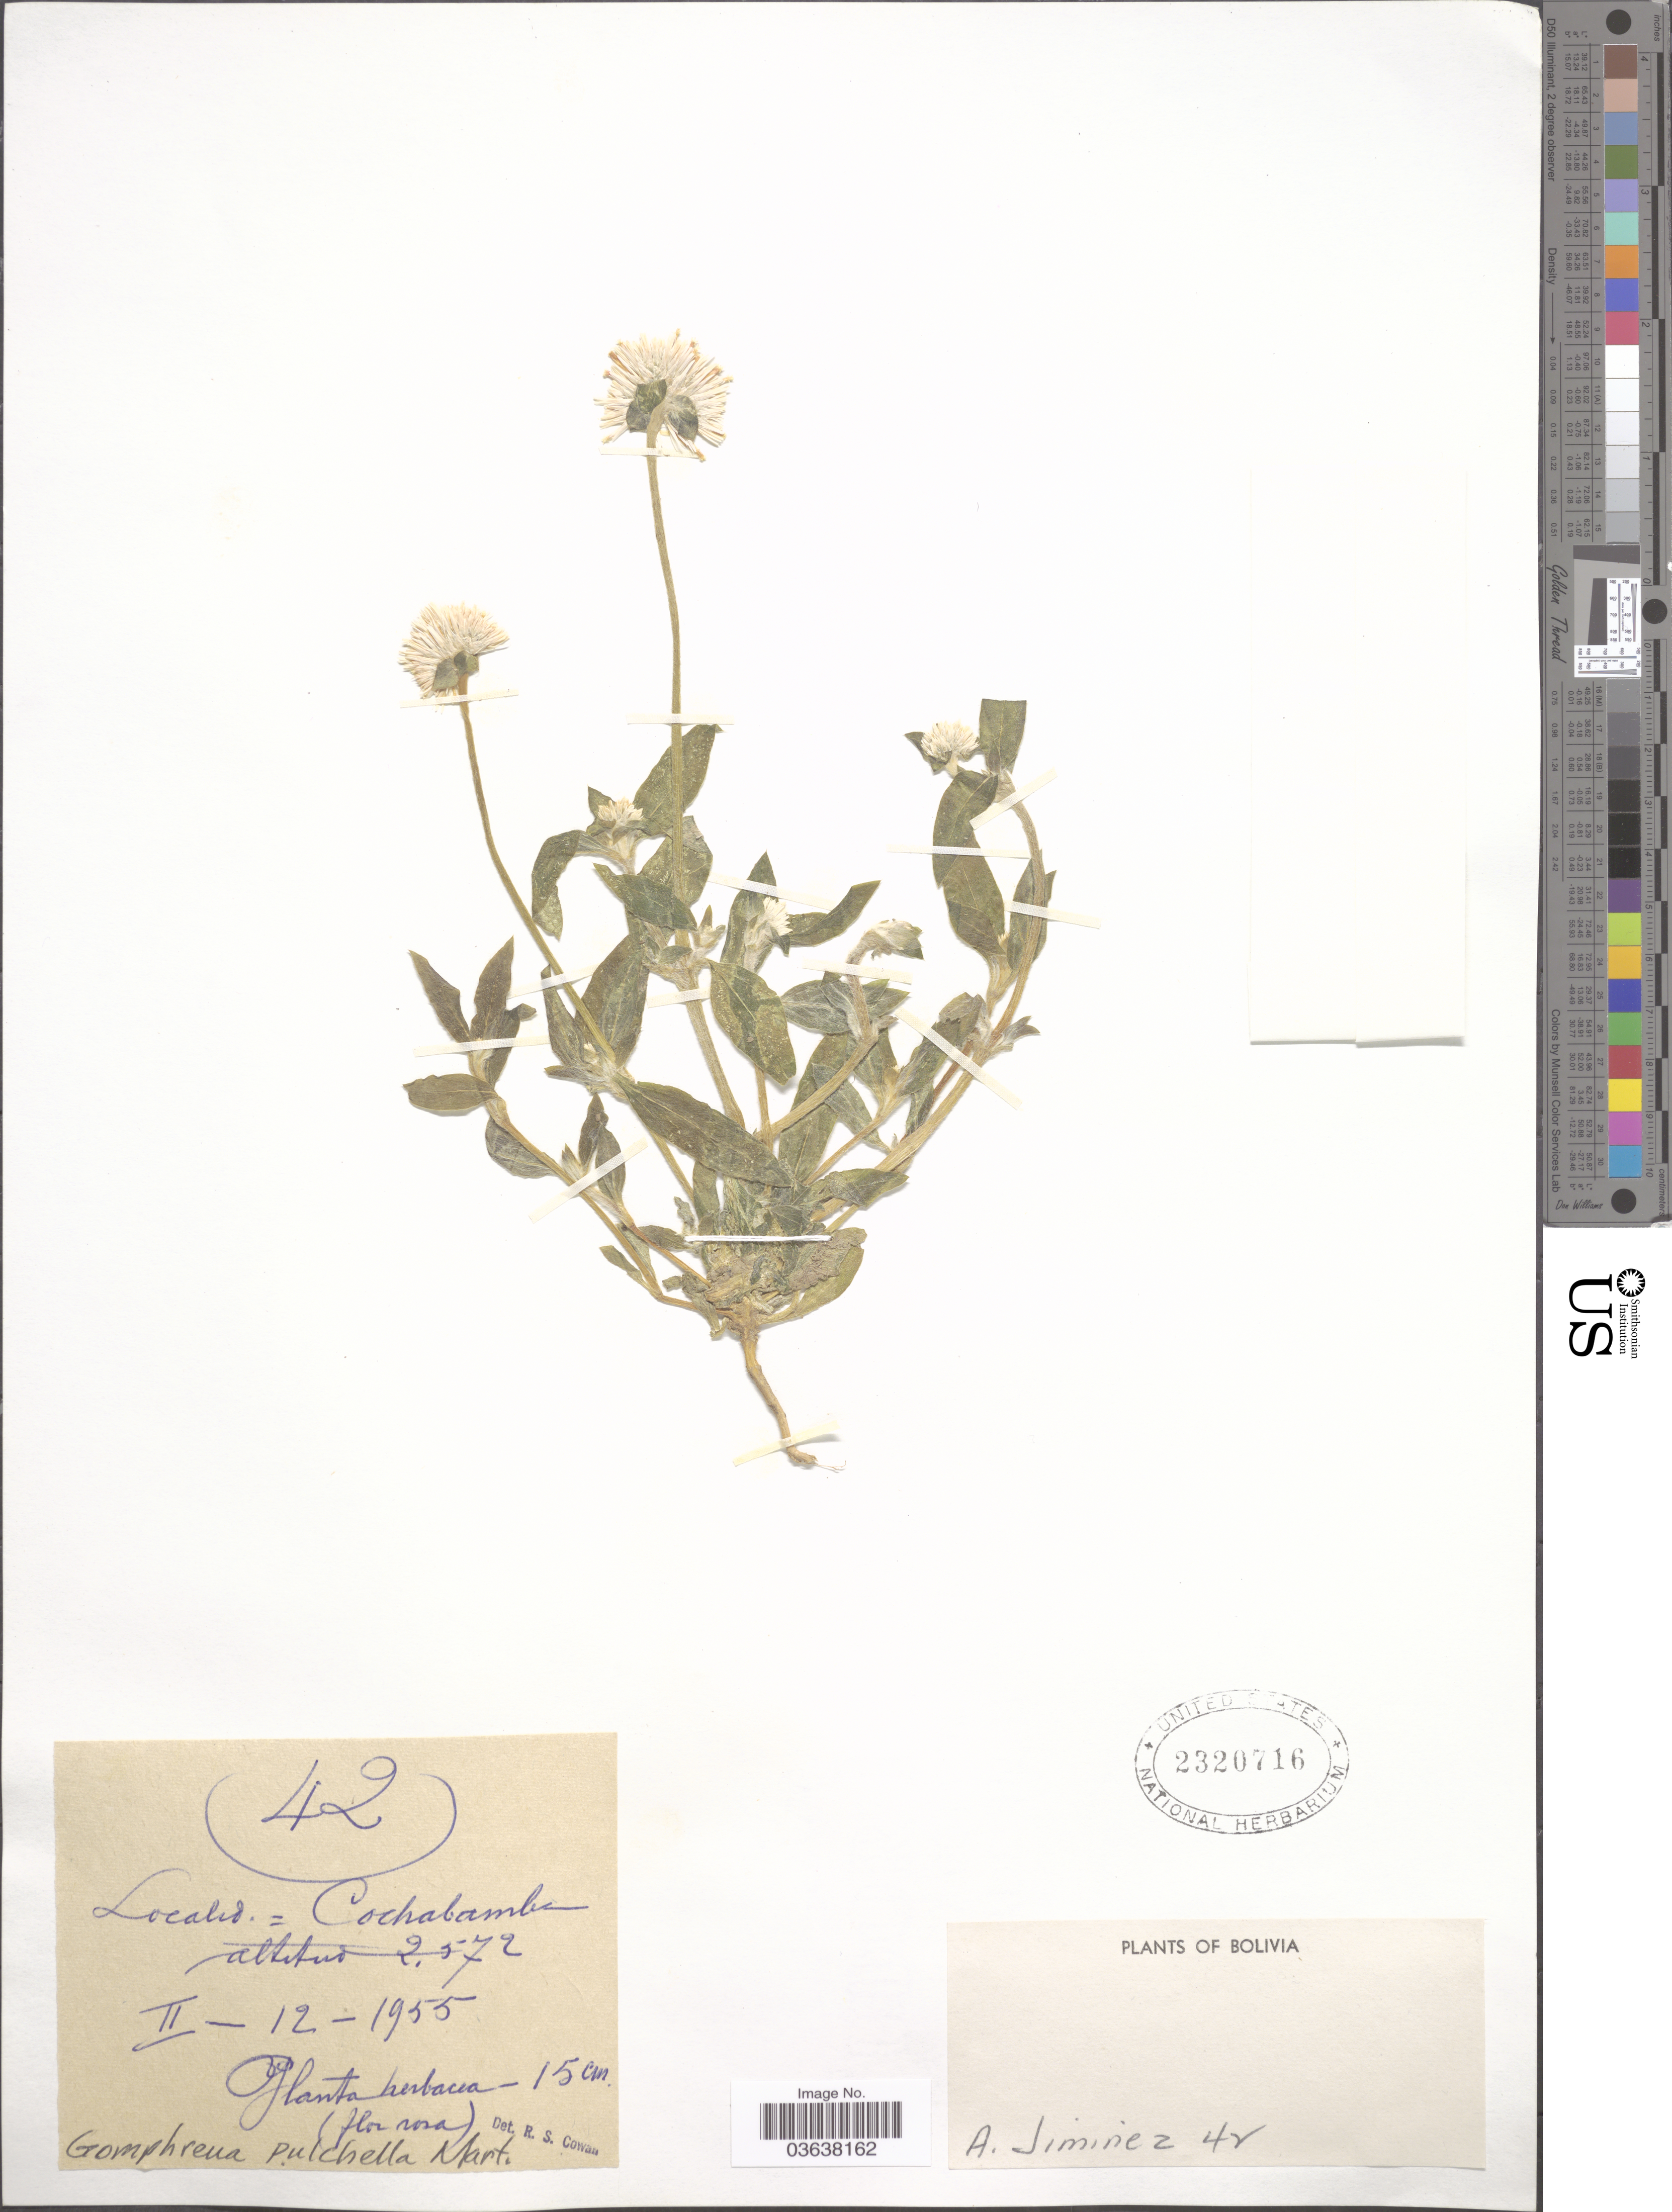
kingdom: Plantae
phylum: Tracheophyta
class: Magnoliopsida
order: Caryophyllales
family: Amaranthaceae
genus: Gomphrena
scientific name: Gomphrena pulchella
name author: Mart.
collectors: A. Jiminez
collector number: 42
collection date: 1955-02-12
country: Bolivia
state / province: Cochabamba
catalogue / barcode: US 2320716